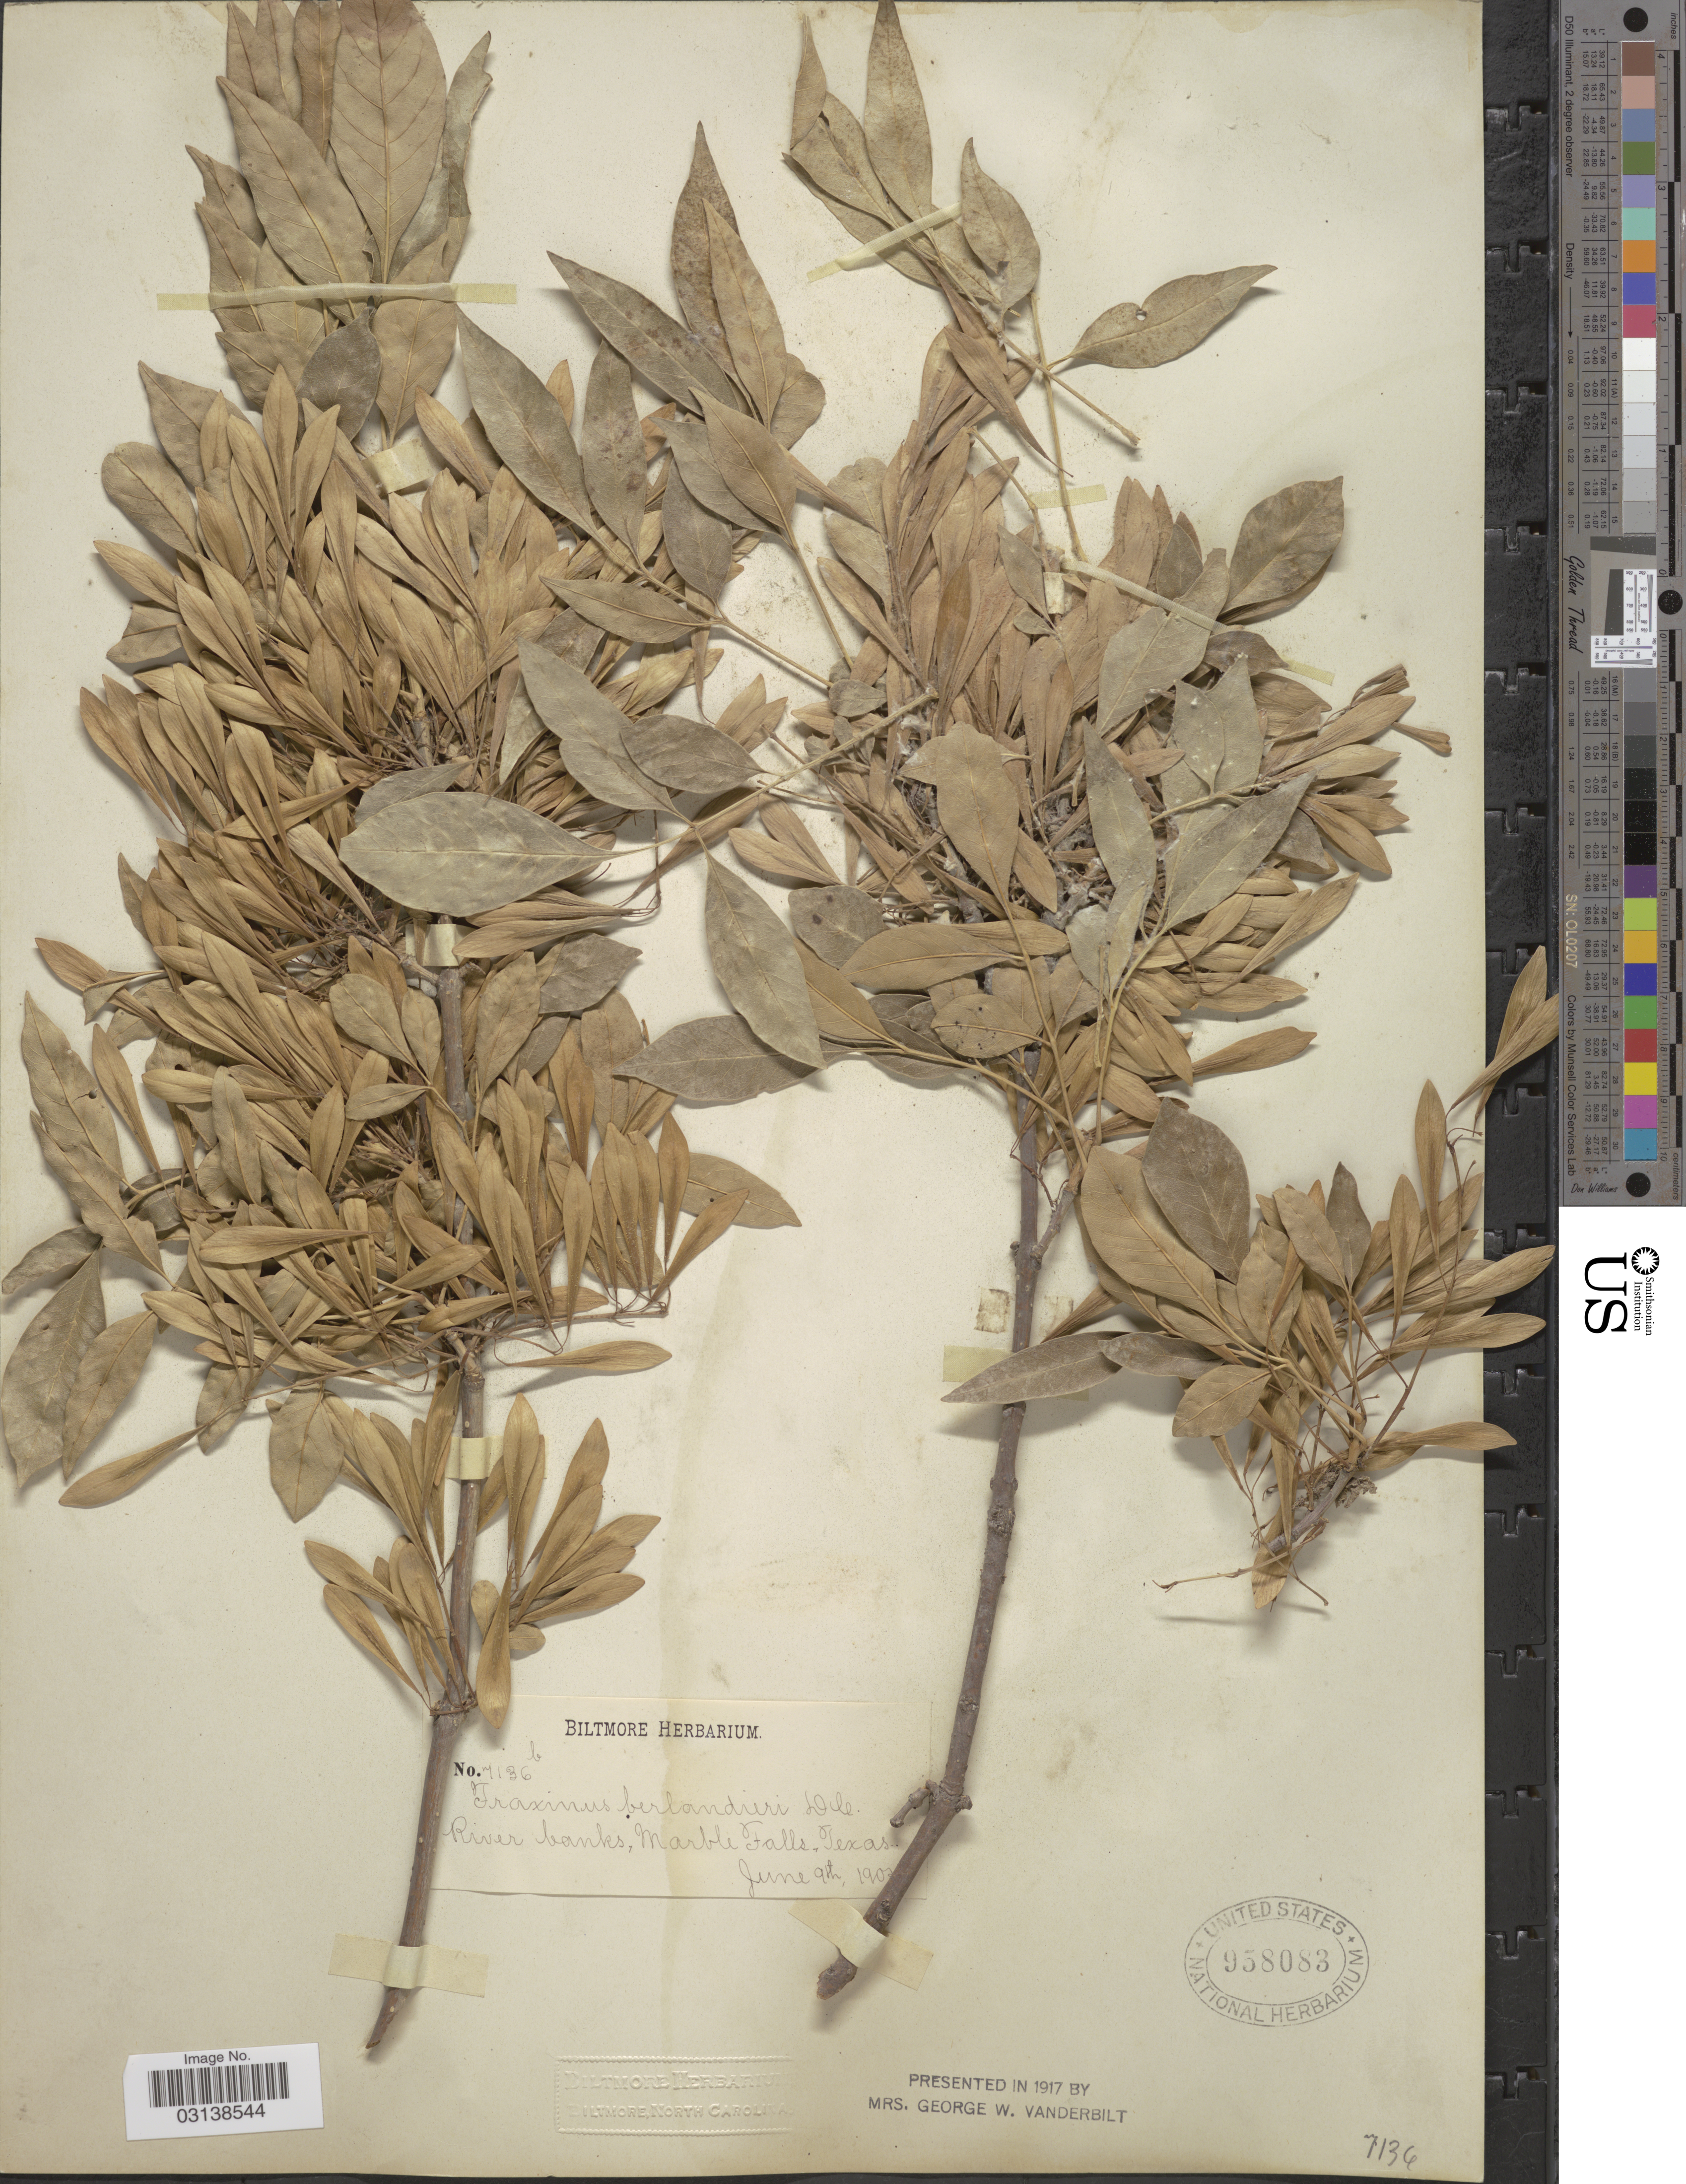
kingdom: Plantae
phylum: Tracheophyta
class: Magnoliopsida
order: Lamiales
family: Oleaceae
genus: Fraxinus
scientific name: Fraxinus berlandieriana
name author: A. DC.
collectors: ex herb. Biltmore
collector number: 7136b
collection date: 1903-06-09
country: United States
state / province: Texas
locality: River banks, Marble Falls.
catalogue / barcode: US 958083